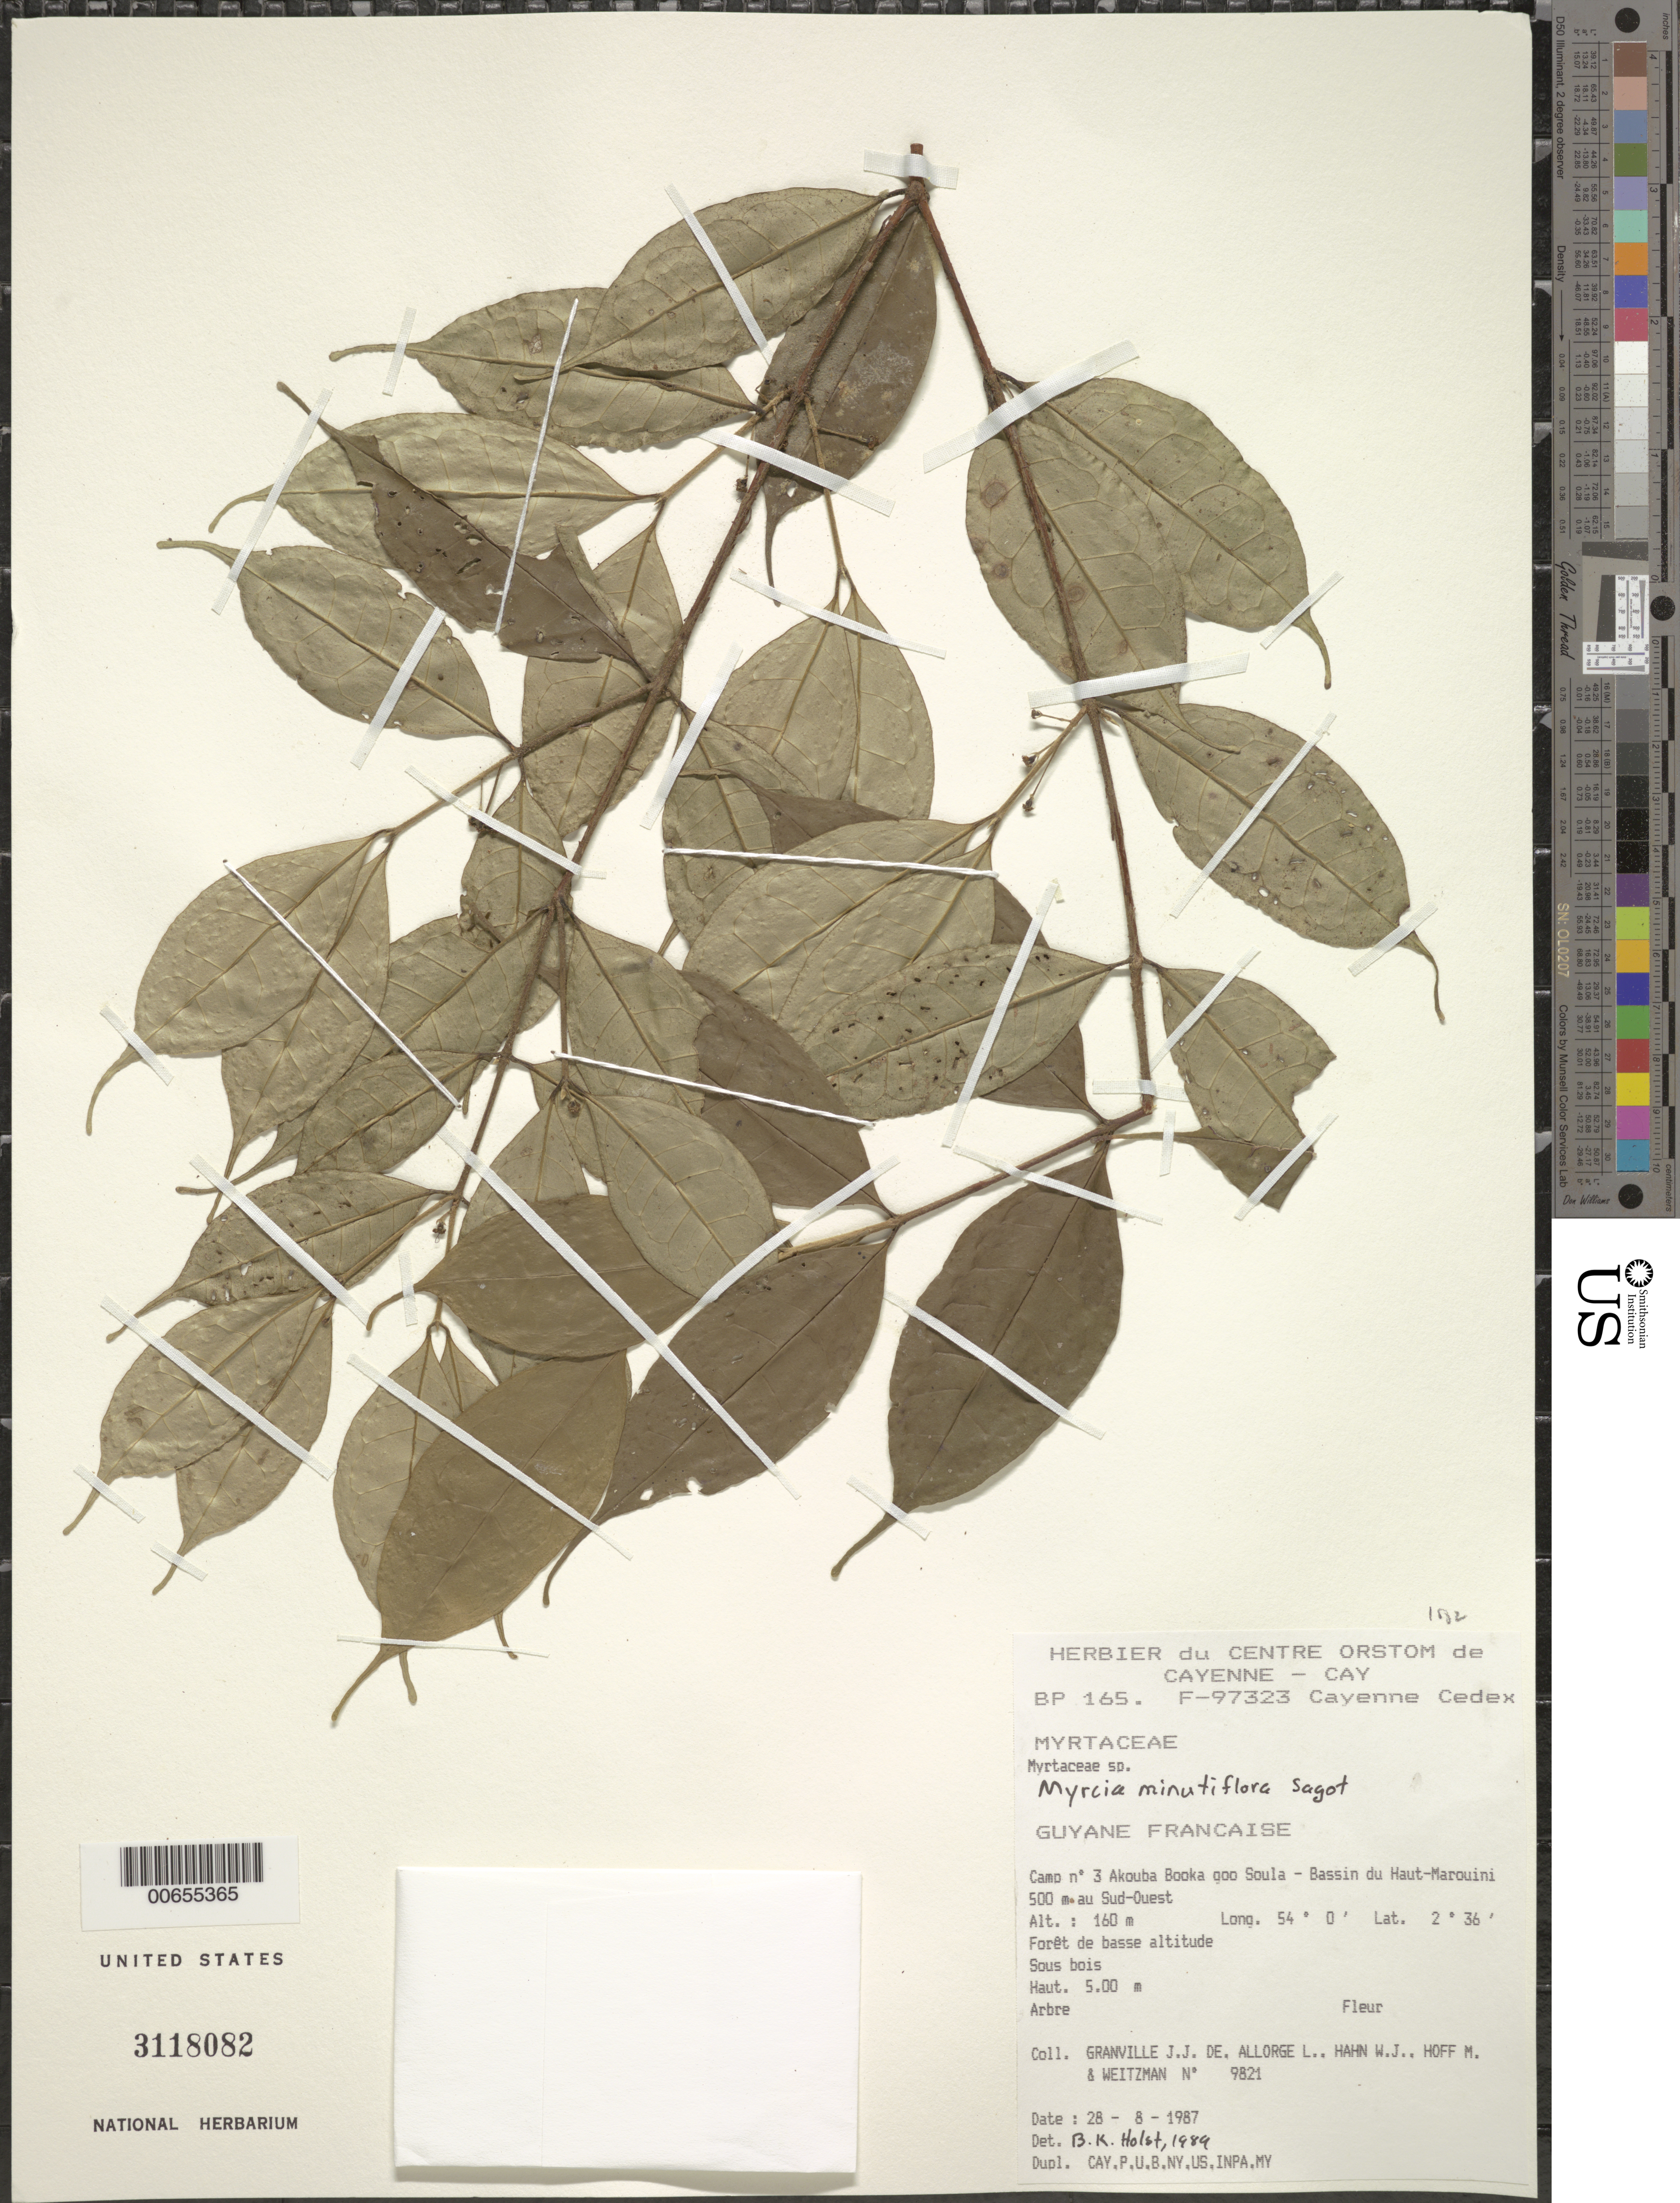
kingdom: Plantae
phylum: Tracheophyta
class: Magnoliopsida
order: Myrtales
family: Myrtaceae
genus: Myrcia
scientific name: Myrcia minutiflora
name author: Sagot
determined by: Holst, Bruce K.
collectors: J.-J. de Granville, L. Allorge, W. J. Hahn, M. Hoff & A. L. Weitzman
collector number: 9821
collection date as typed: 28-Aug-87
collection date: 1987-08-28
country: French Guiana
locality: Akouba Booka goo Soula, Camp #3, Bassin du Haut-Marouini, 1500 m au SW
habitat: Forêt de basse altitude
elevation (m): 160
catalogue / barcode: US 3118082